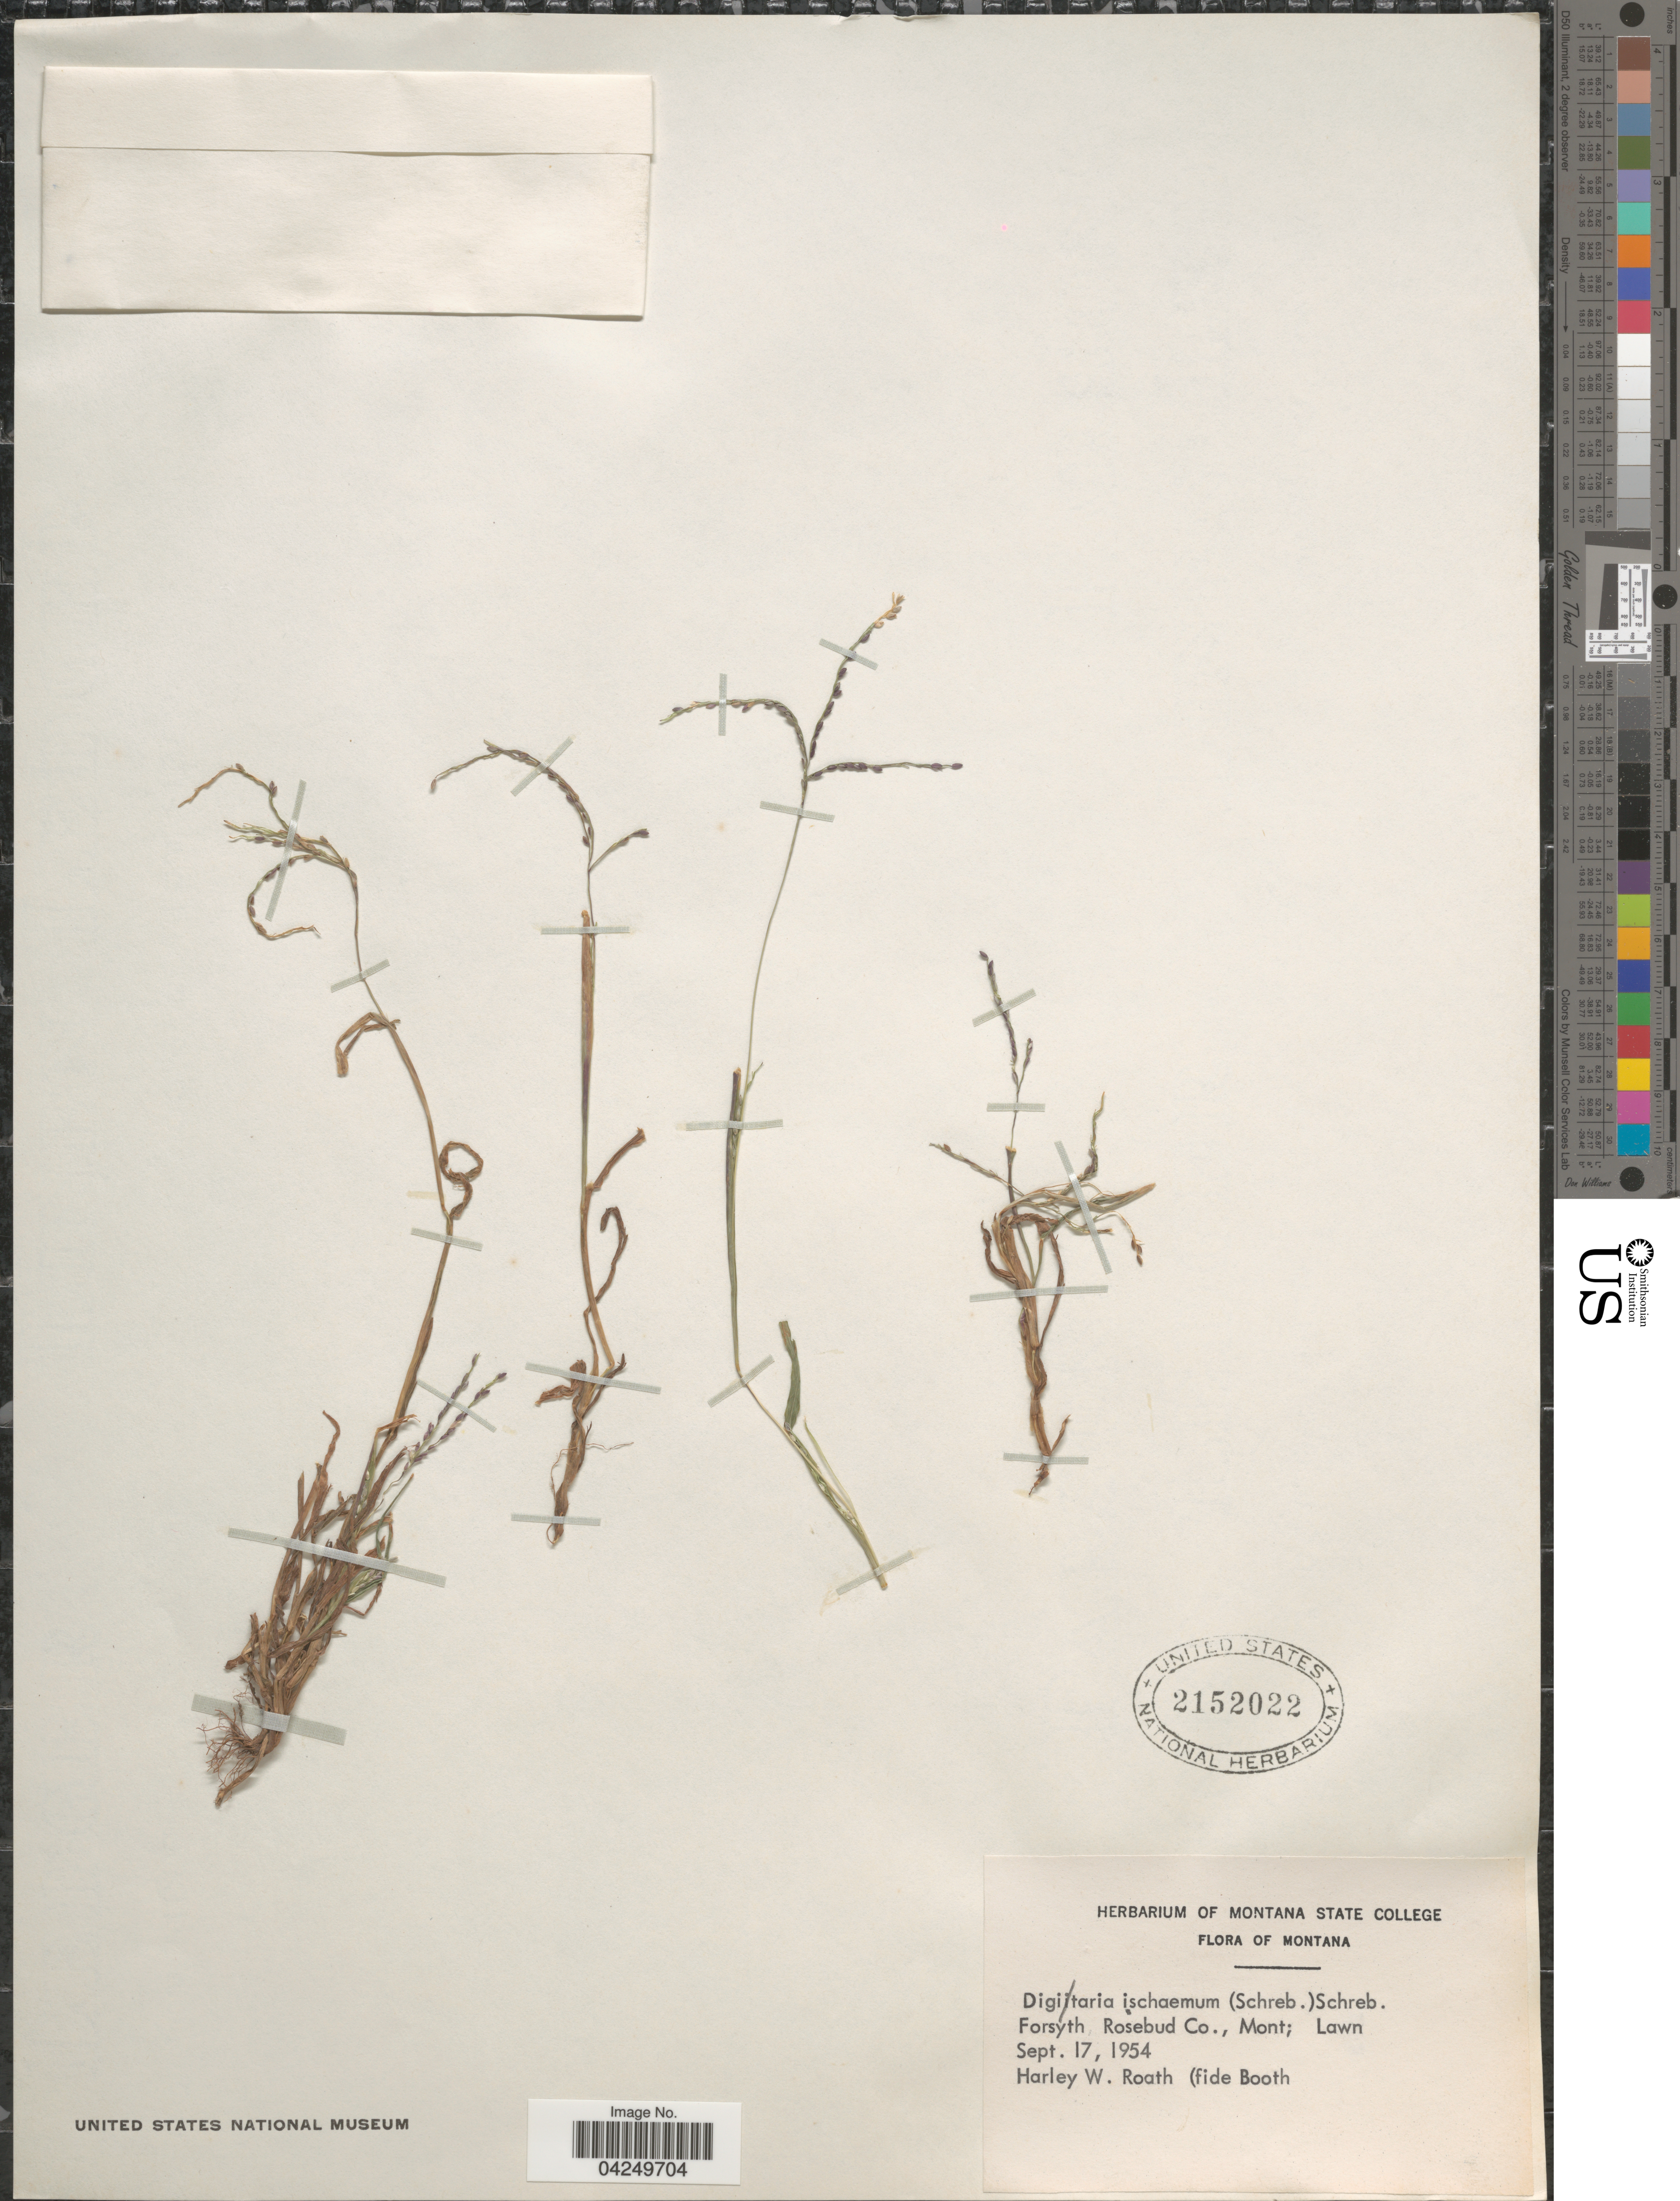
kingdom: Plantae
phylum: Tracheophyta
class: Liliopsida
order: Poales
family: Poaceae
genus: Digitaria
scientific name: Digitaria ischaemum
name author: (Schreber) Schreber ex Muhl.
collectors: H. Roath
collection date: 1954-09-17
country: United States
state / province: Montana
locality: Forsyth Rosebud Co.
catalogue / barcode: US 2152022